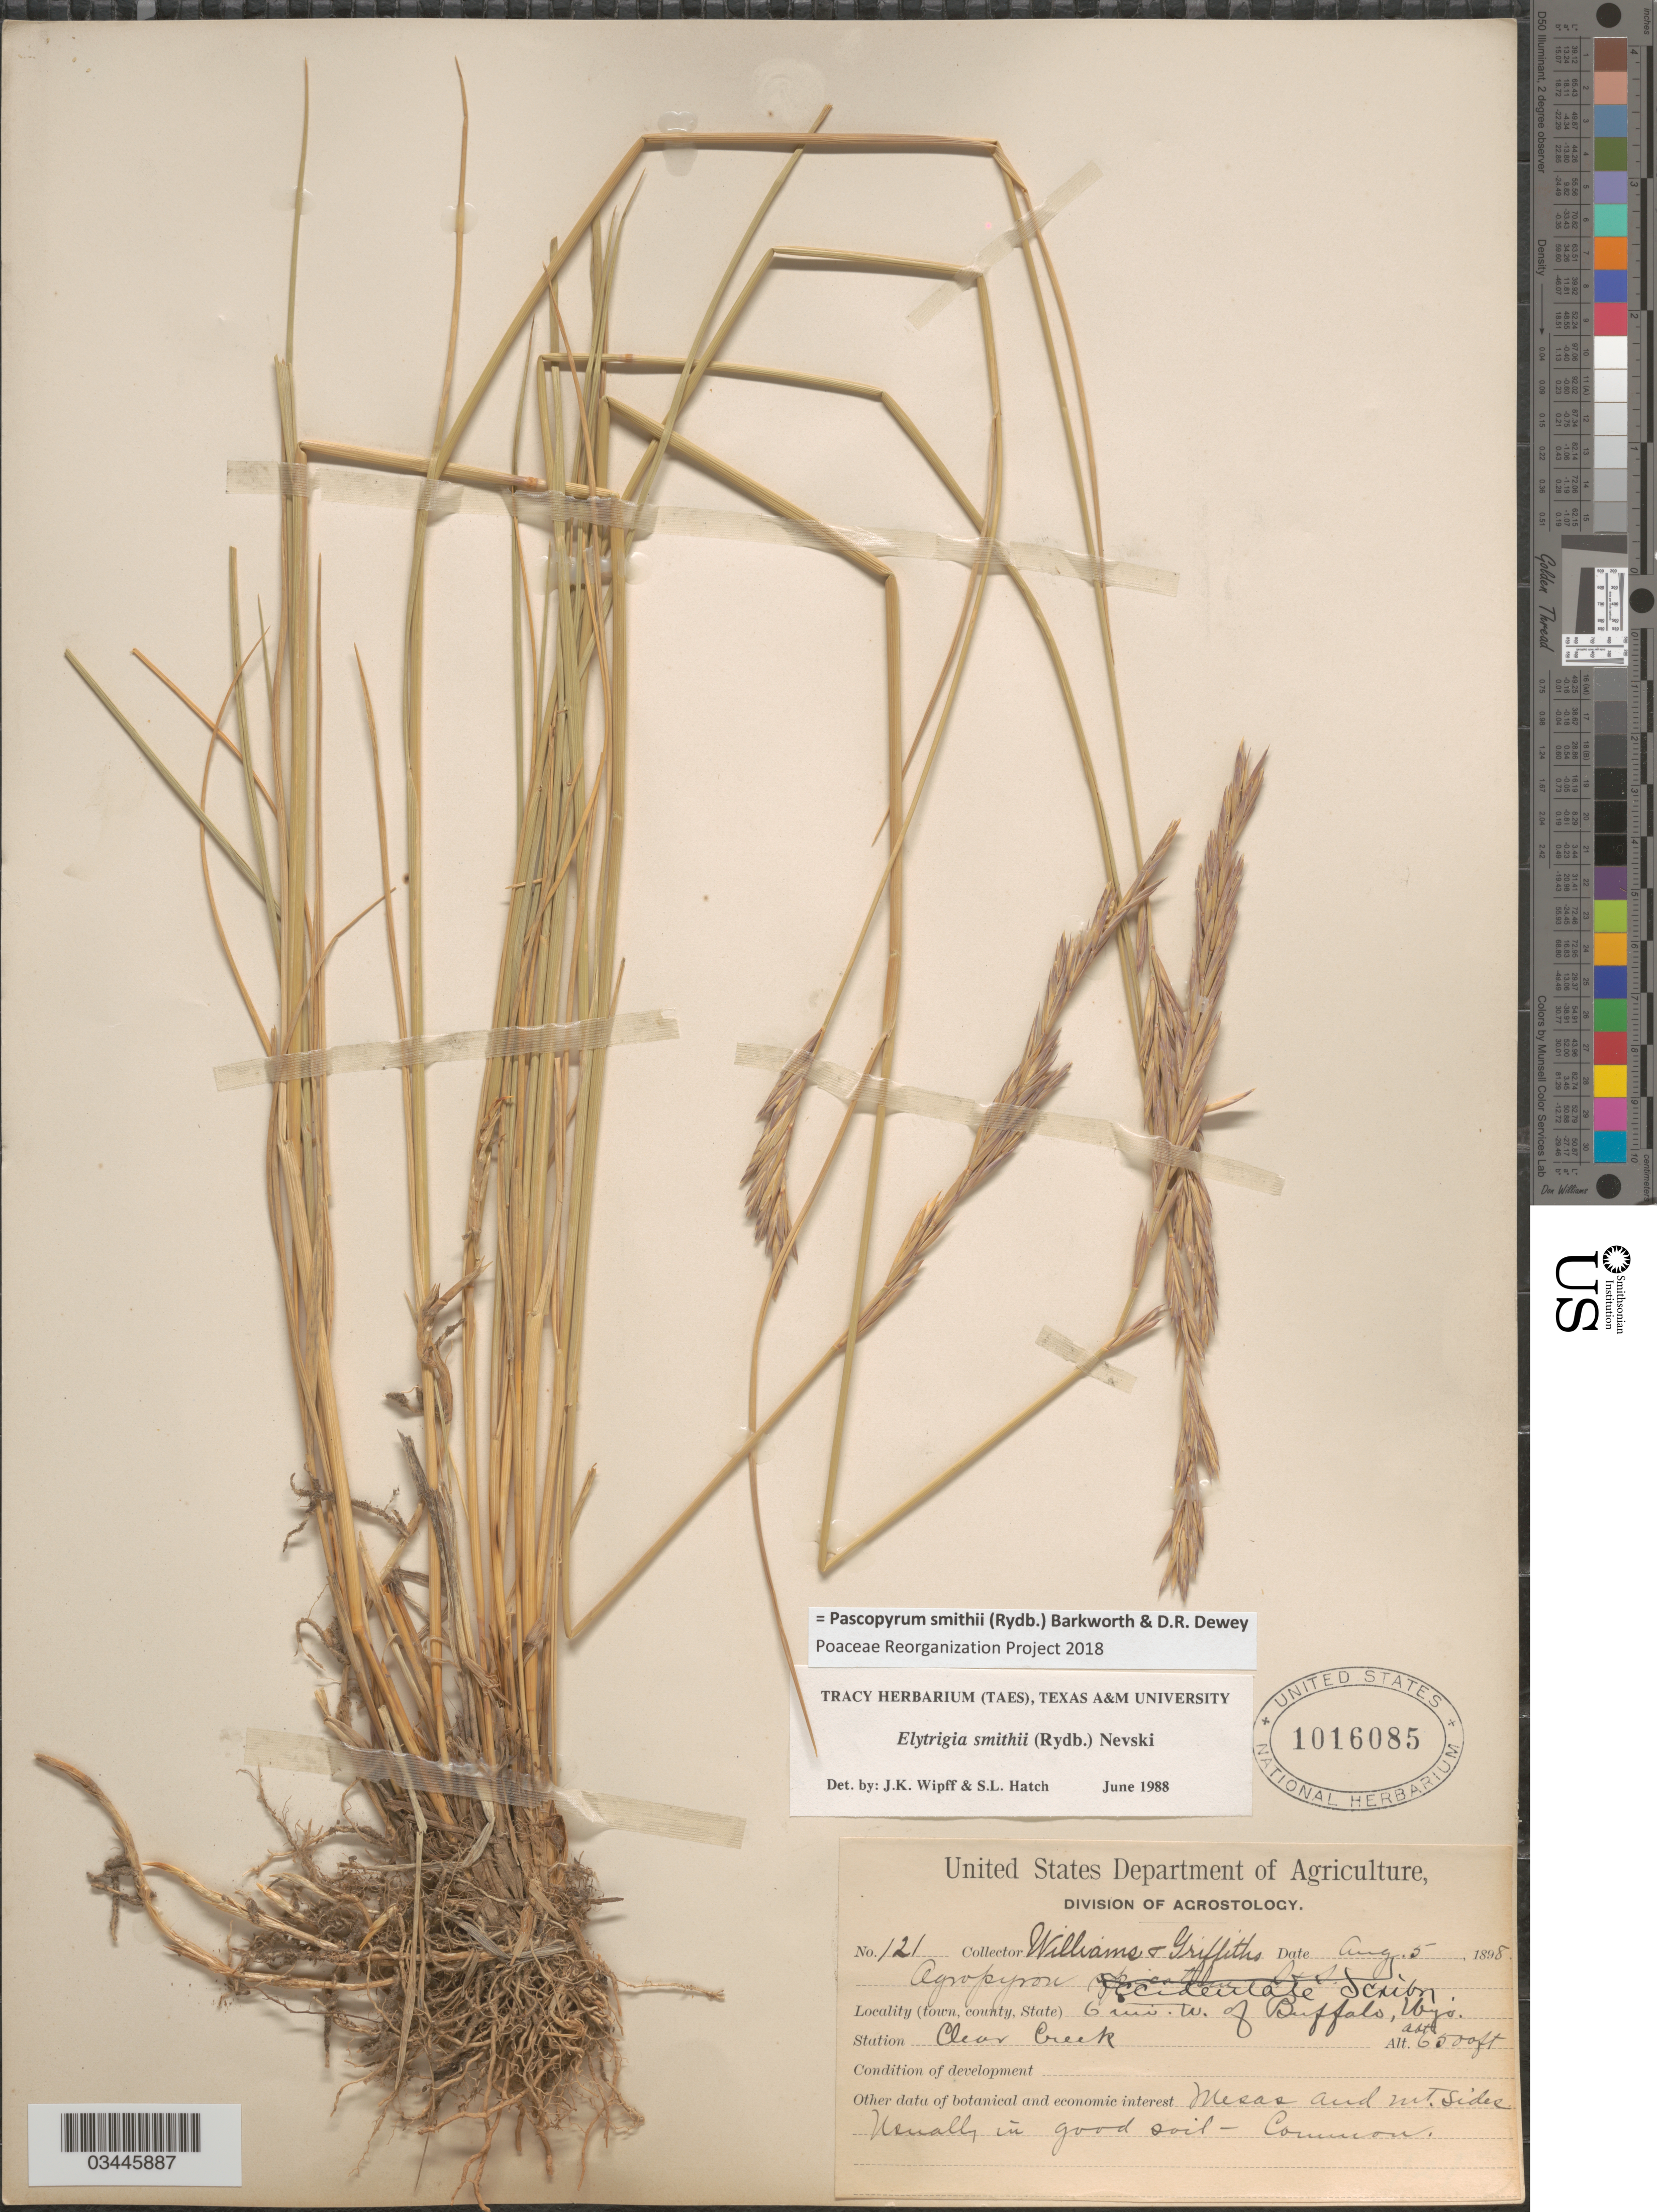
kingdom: Plantae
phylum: Tracheophyta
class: Liliopsida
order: Poales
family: Poaceae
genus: Pascopyrum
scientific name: Pascopyrum smithii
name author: (Rydb.) Barkworth & Dewey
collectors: -- Williams & -- Griffiths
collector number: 121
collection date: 1898-08-05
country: United States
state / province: Wyoming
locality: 6 mi. W. of Buffalo,Clear Creek. Mesas and Mt. Sides.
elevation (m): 1981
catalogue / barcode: US 1016085